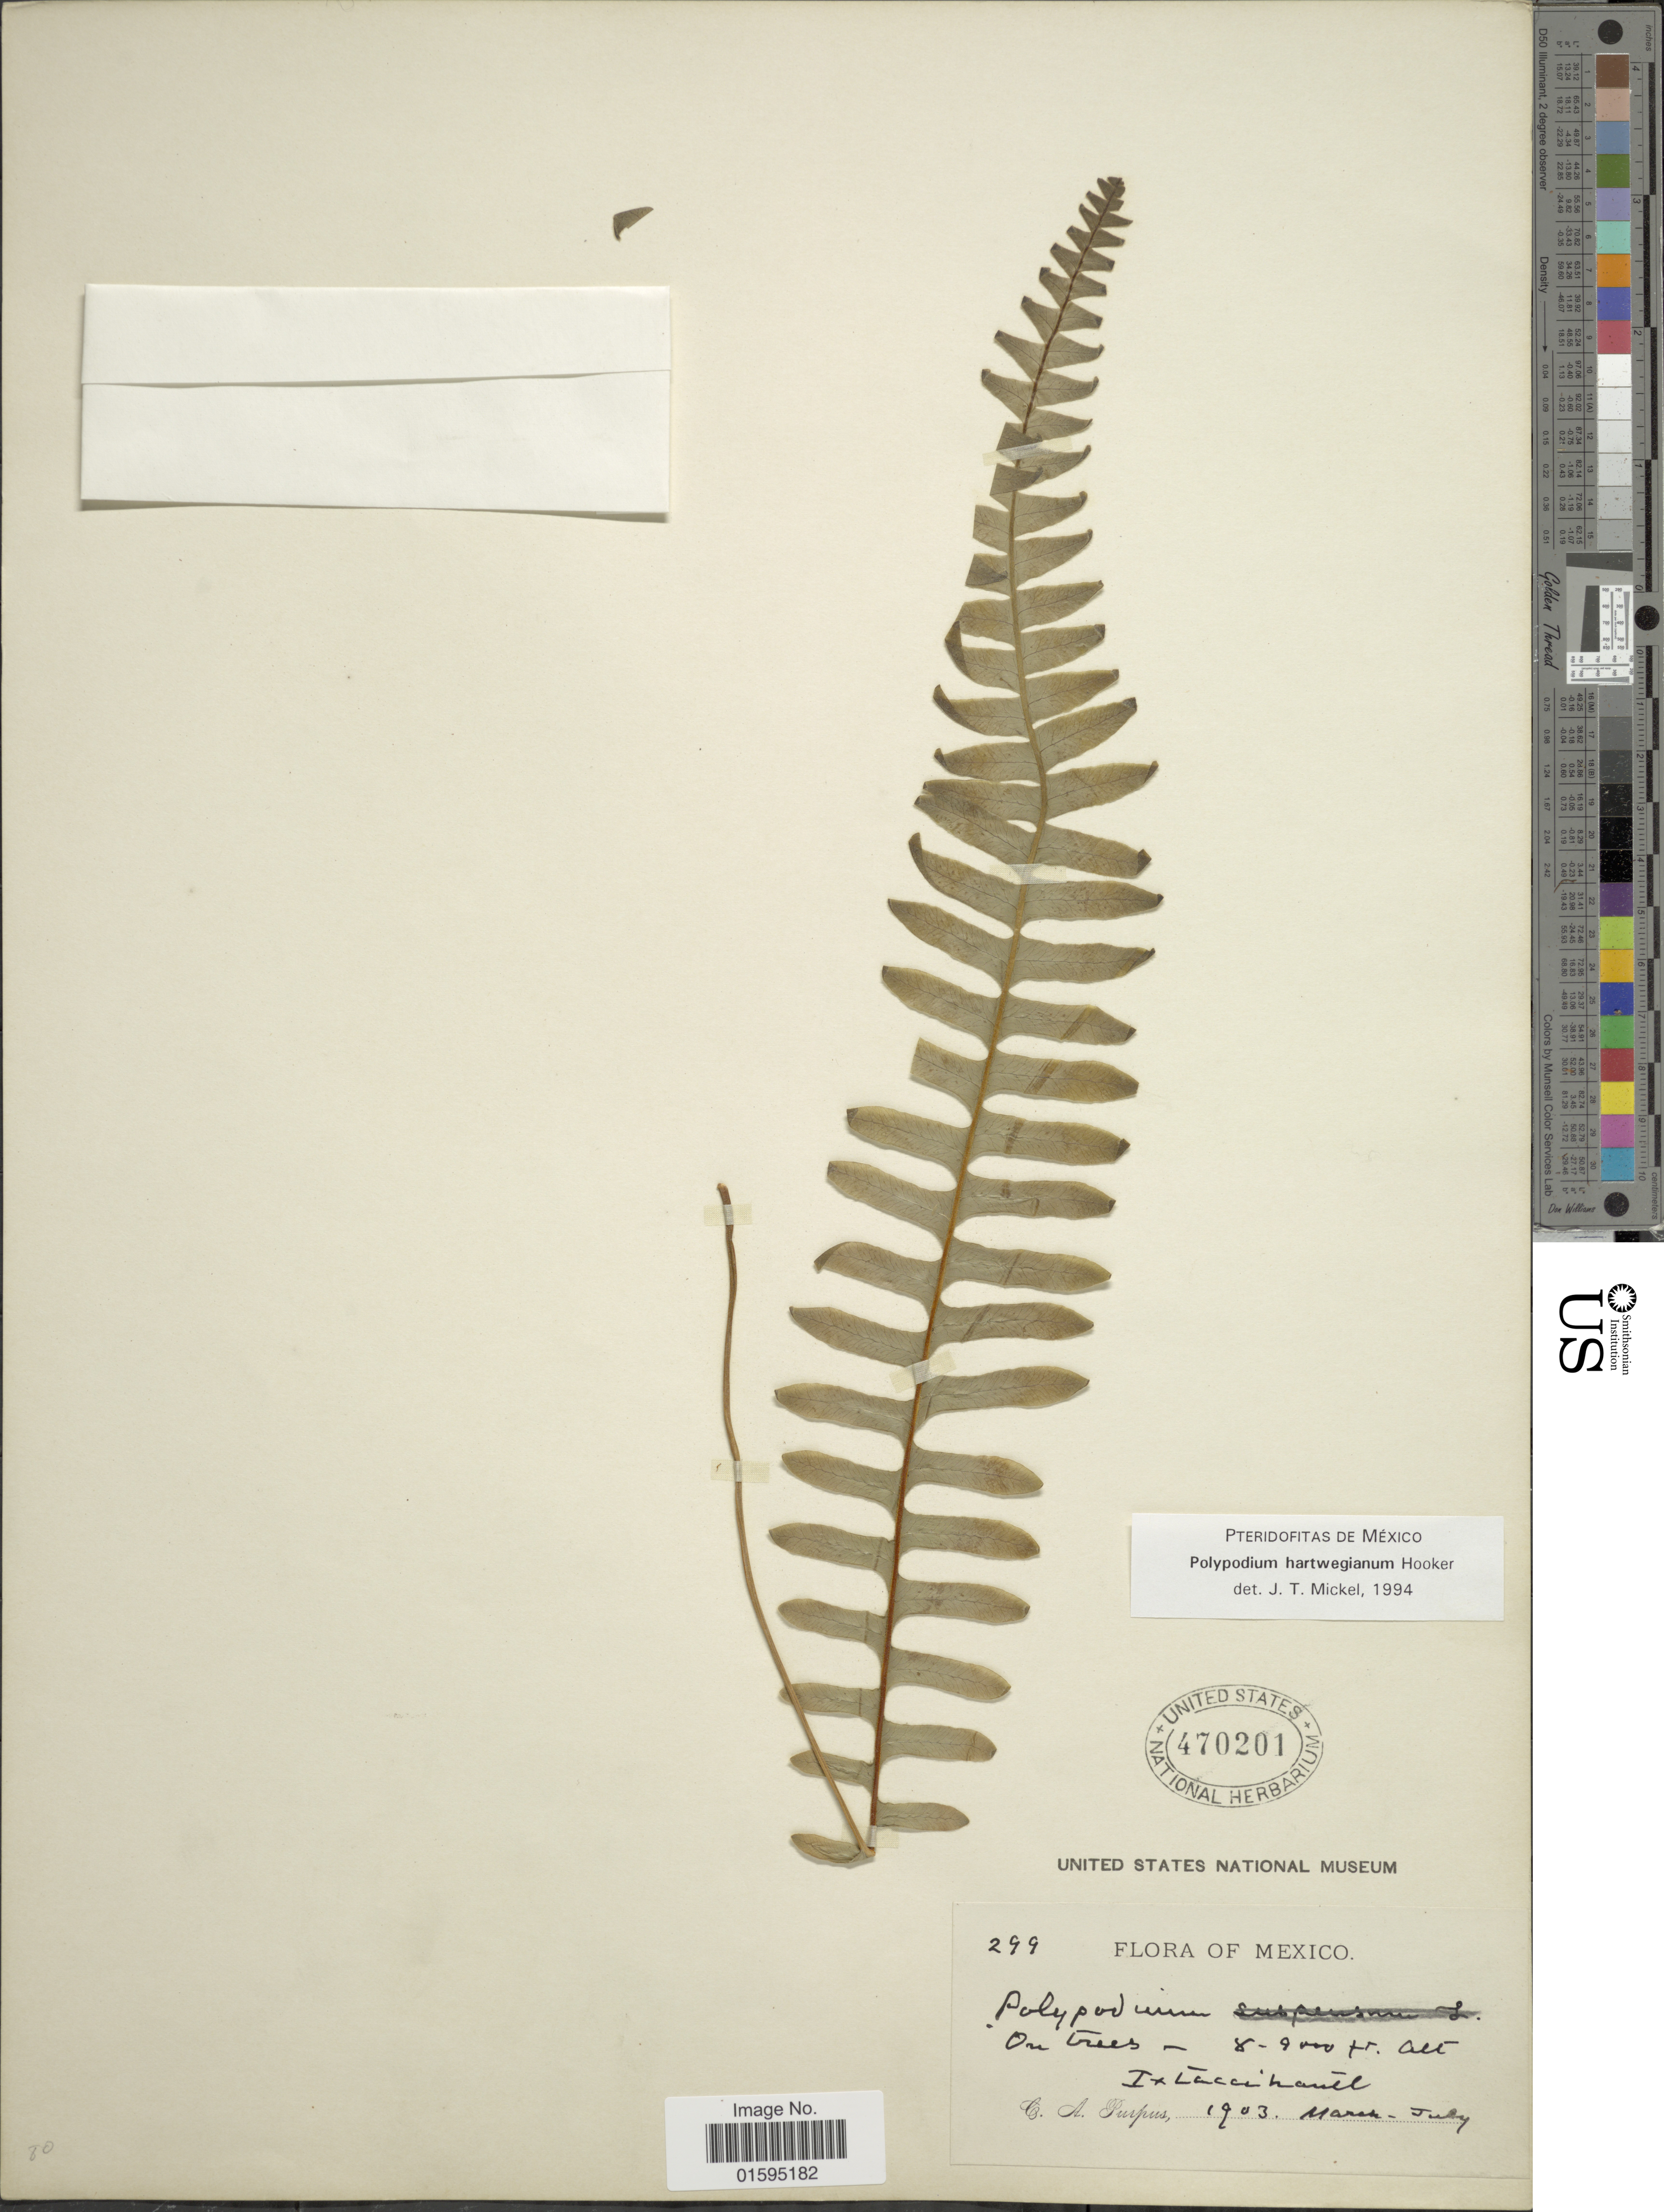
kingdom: Plantae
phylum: Tracheophyta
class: Polypodiopsida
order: Polypodiales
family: Polypodiaceae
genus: Polypodium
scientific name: Polypodium hartwegianum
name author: Hook.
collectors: C. A. Purpus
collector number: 299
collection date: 1903-03/1903-07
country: Mexico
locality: Iztaccihuatl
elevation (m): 2438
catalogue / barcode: US 470201